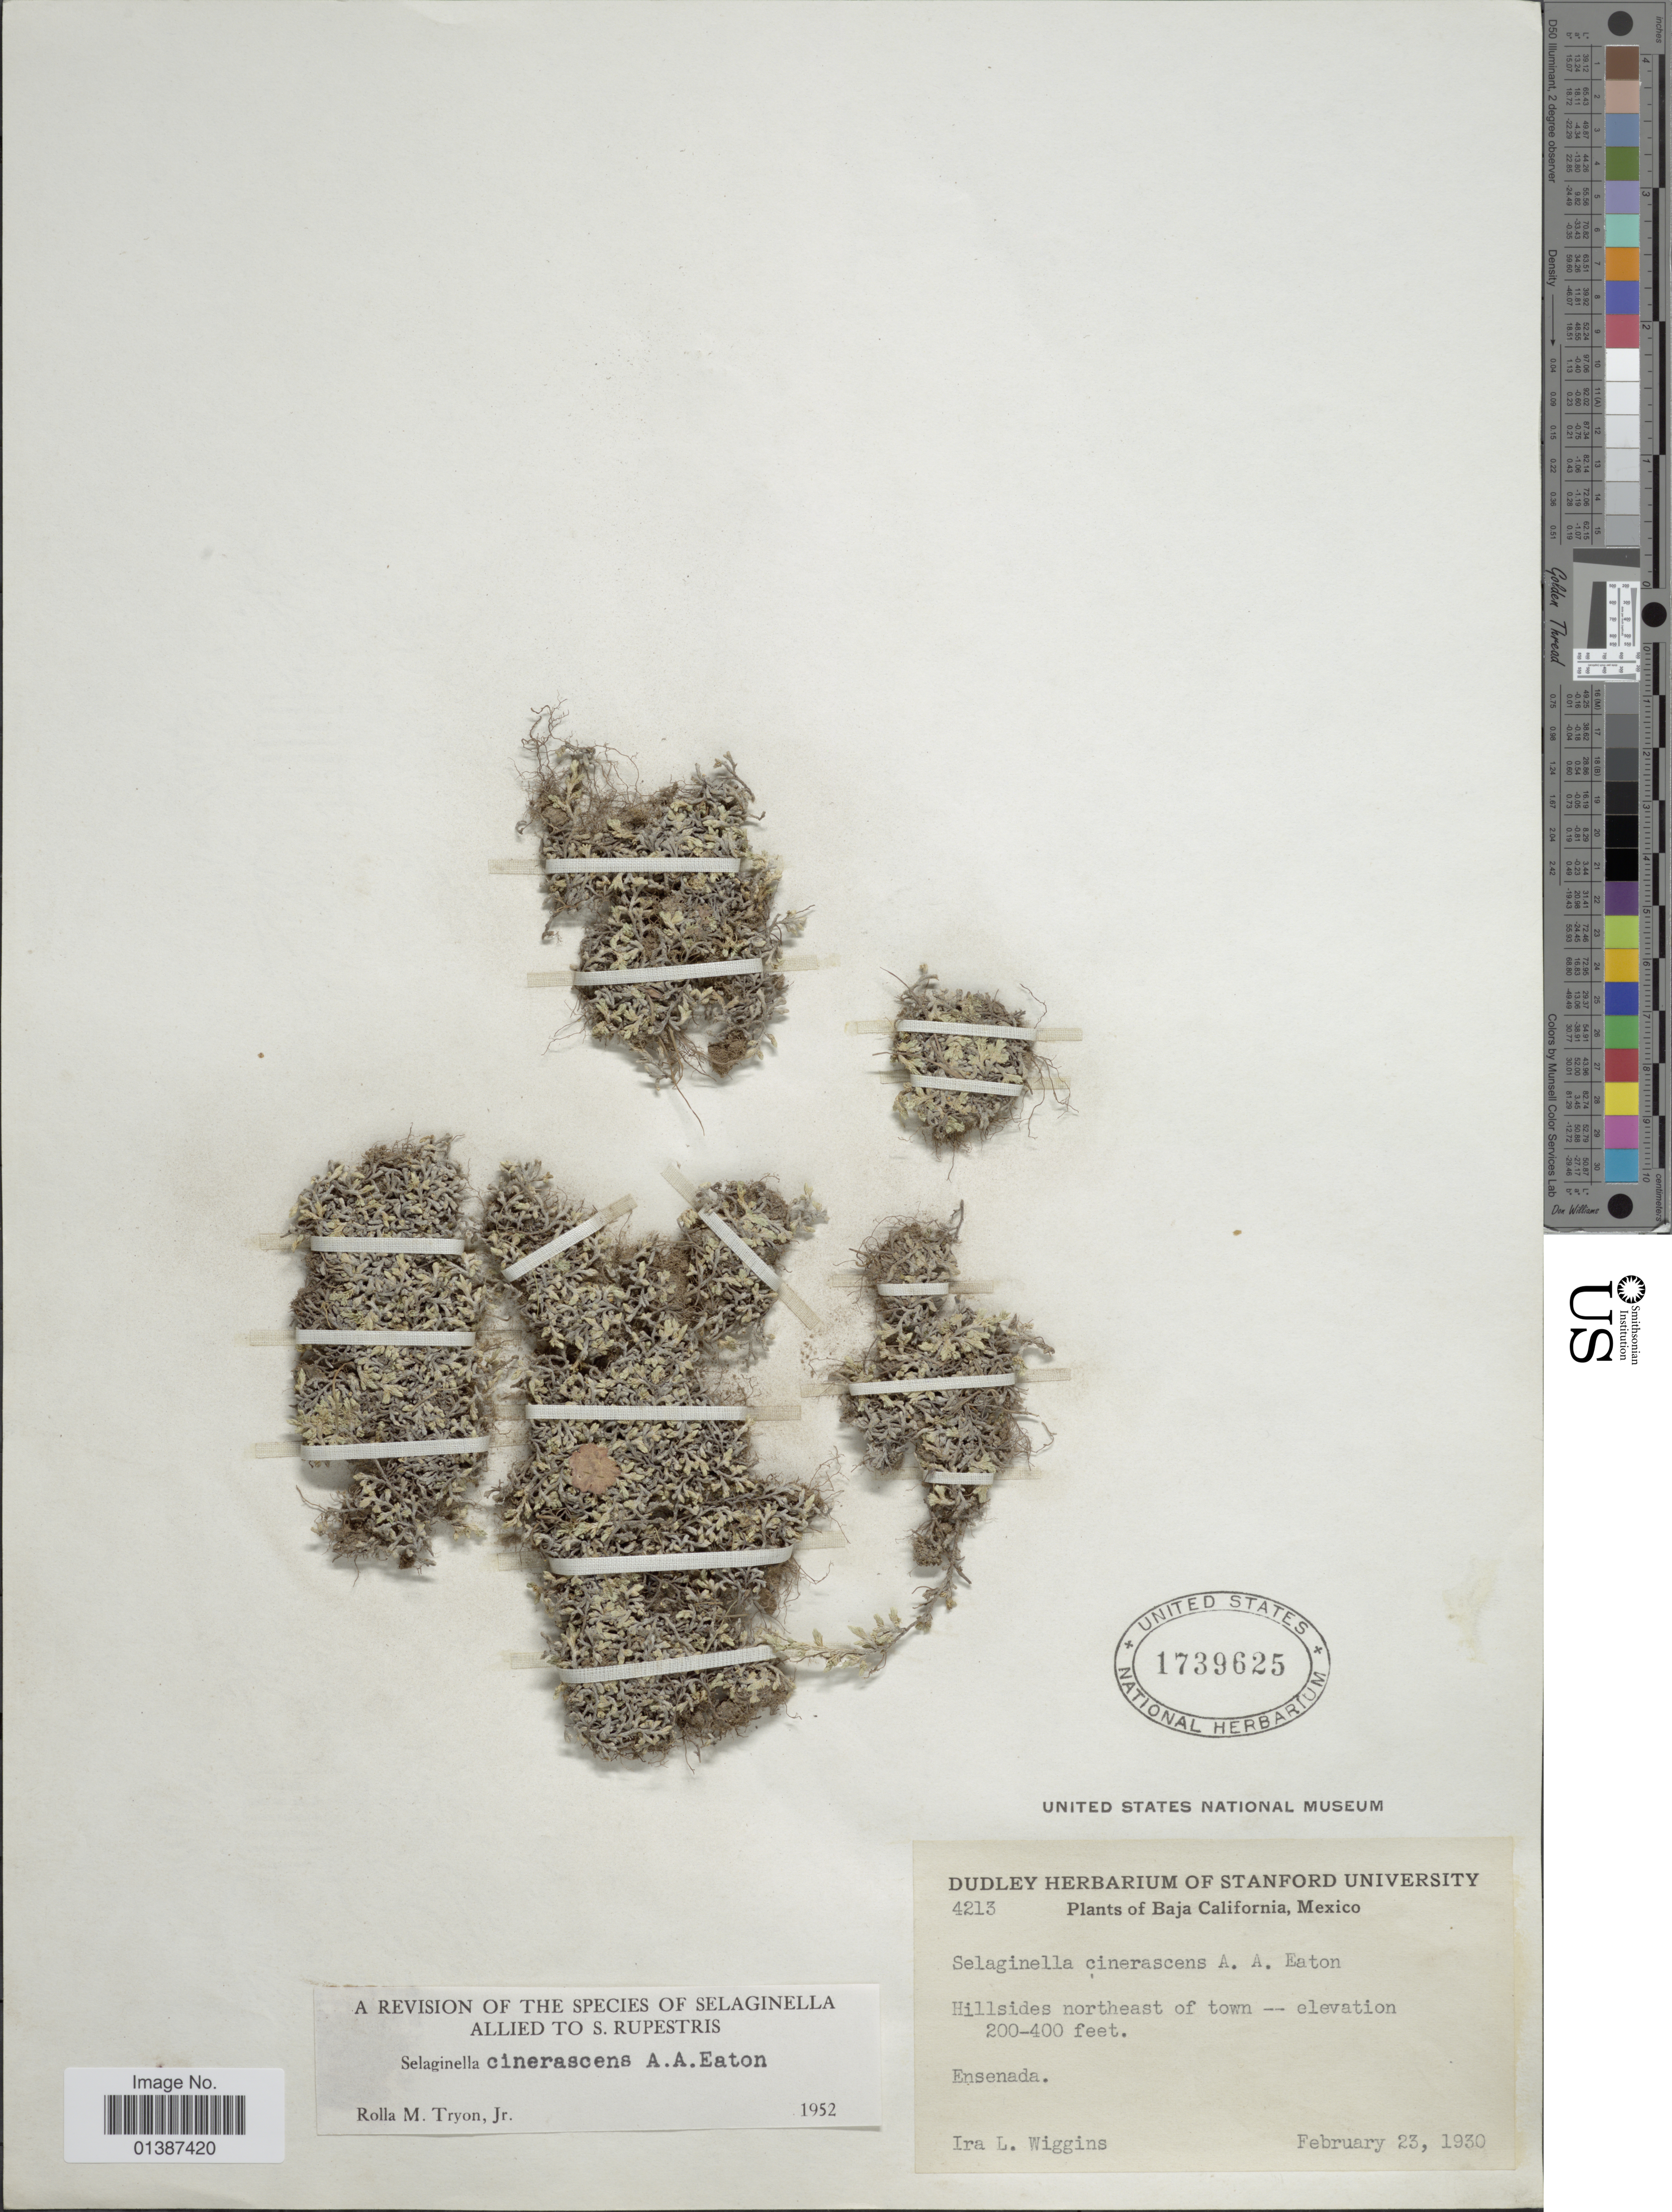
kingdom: Plantae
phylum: Tracheophyta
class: Lycopodiopsida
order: Selaginellales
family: Selaginellaceae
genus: Selaginella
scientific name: Selaginella cinerascens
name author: A.A. Eaton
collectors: I. L. Wiggins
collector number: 4213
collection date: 1930-02-23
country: Mexico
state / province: Baja California Norte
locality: Hillsides northeast of town, Ensenada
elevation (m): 61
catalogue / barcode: US 1739625